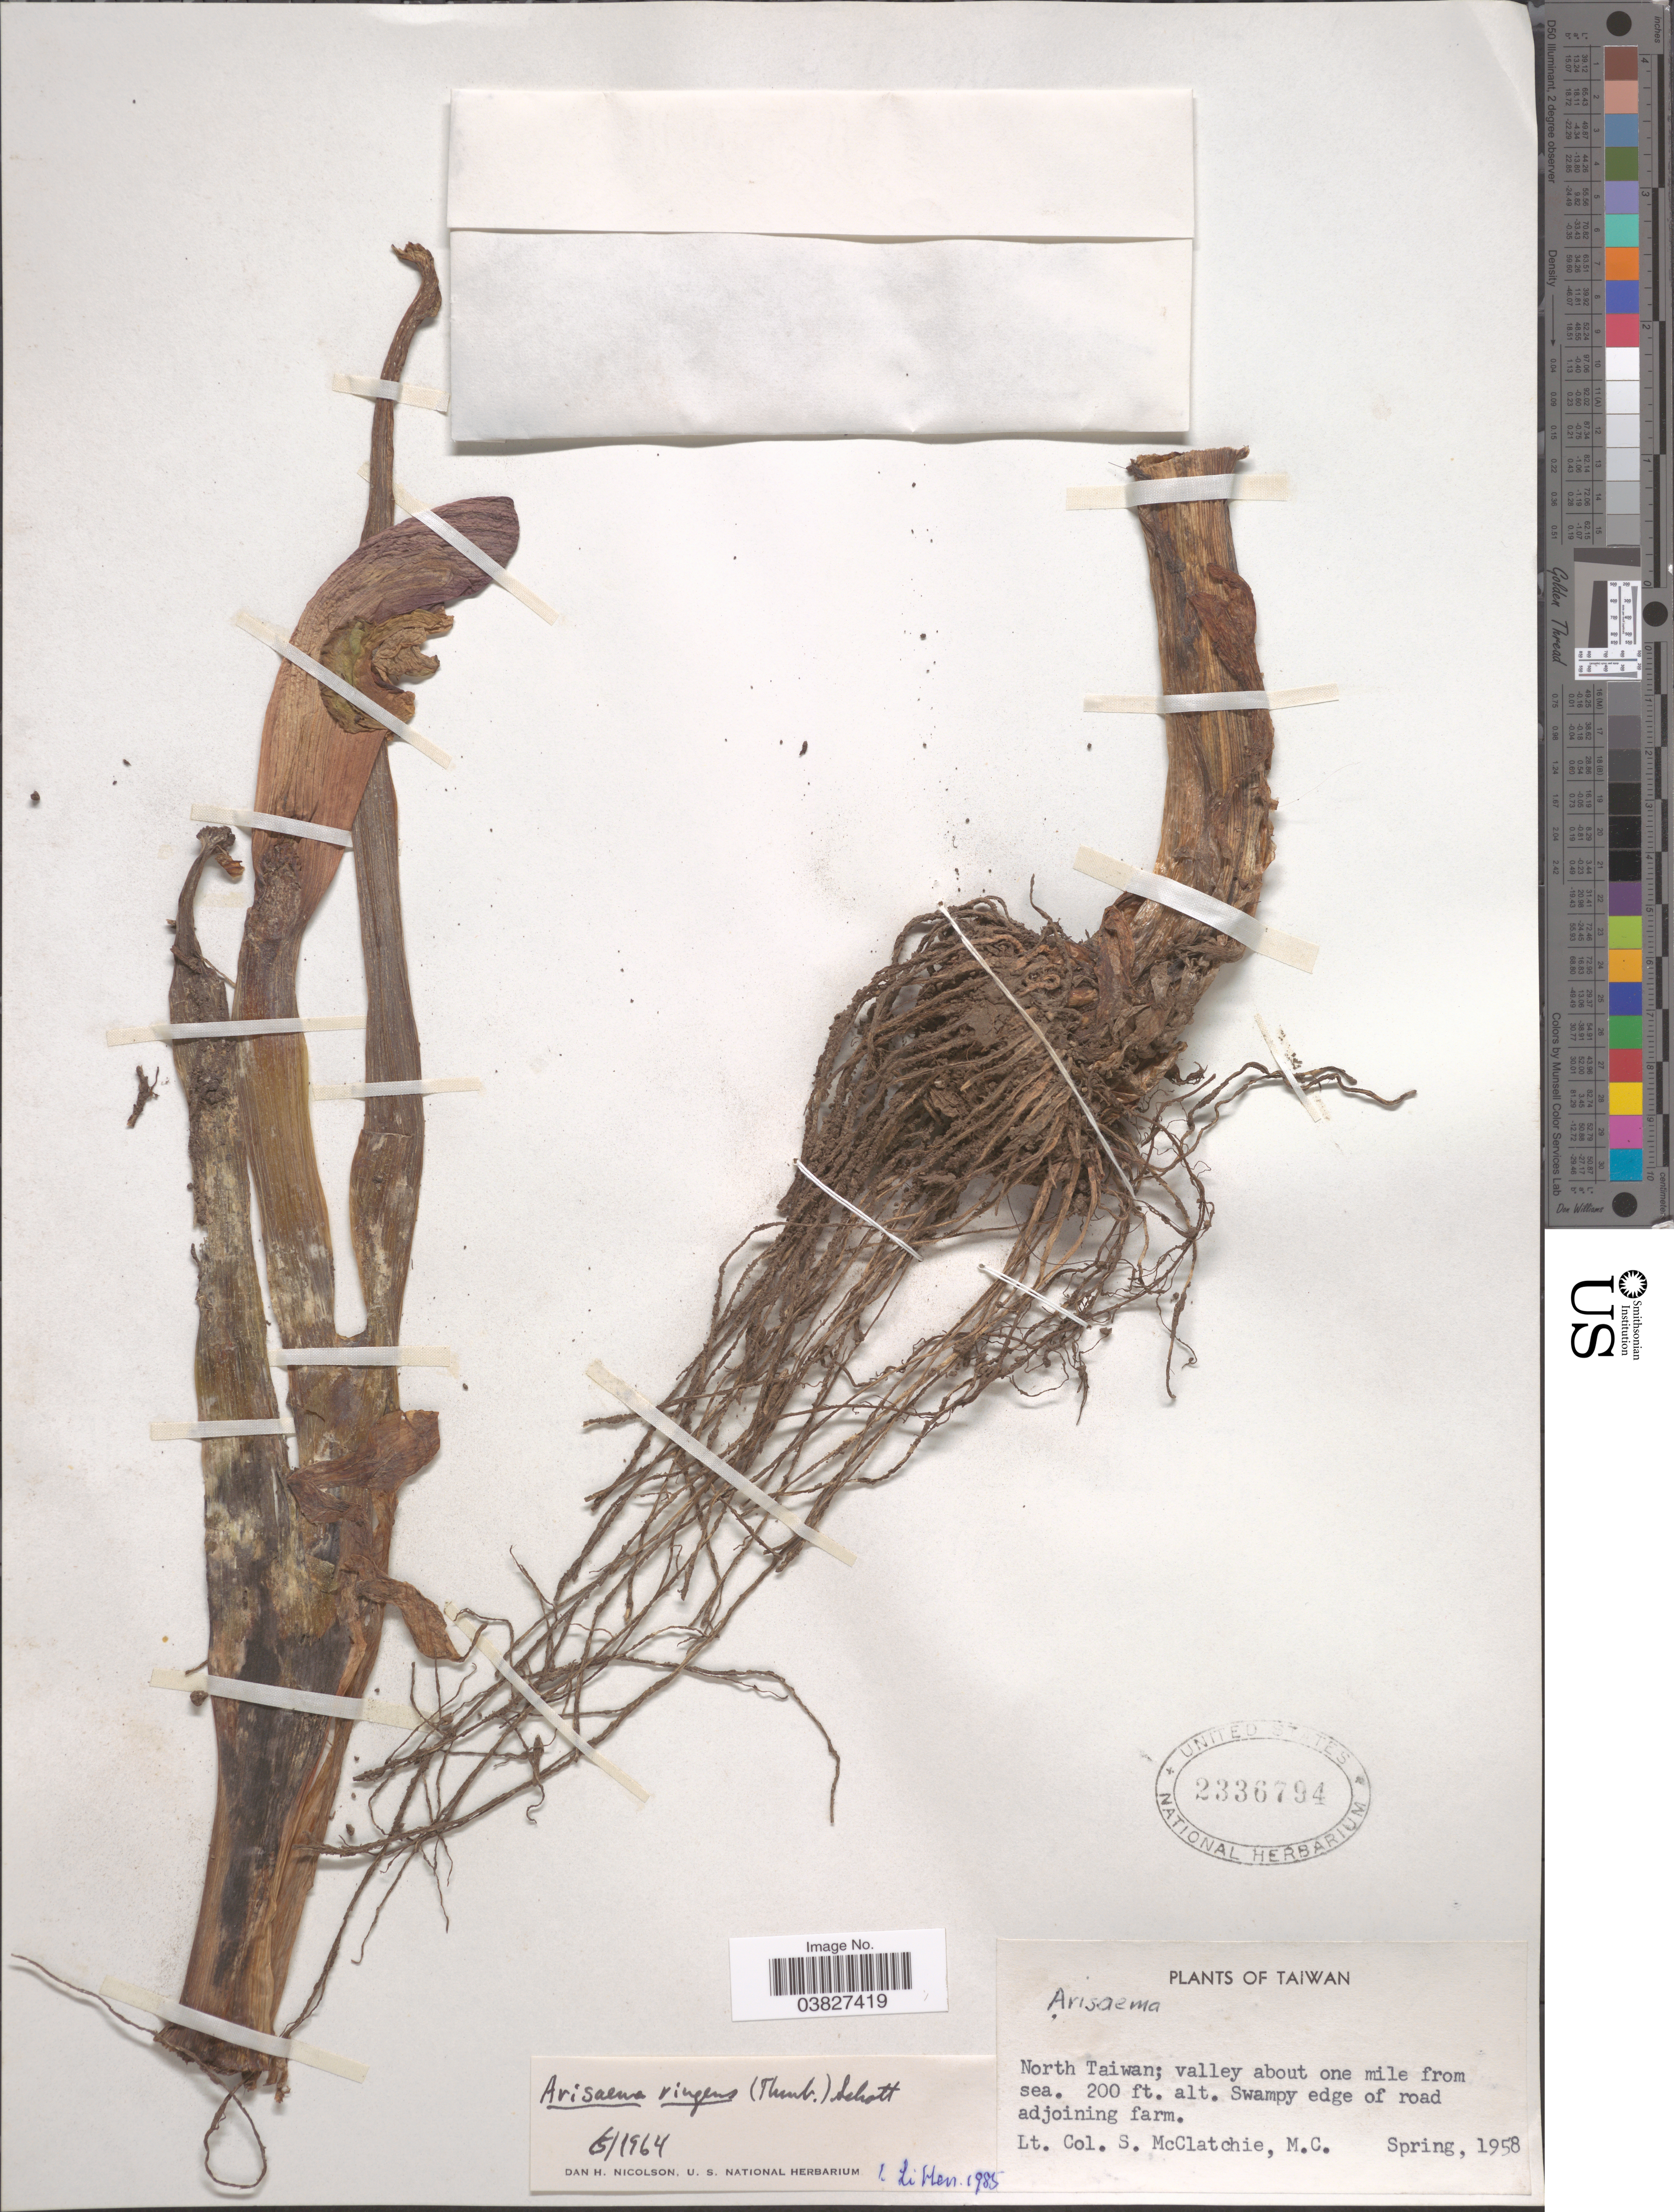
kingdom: Plantae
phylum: Tracheophyta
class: Liliopsida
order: Alismatales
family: Araceae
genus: Arisaema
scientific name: Arisaema ringens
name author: (Thunb.) Schott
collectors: S. McClatchie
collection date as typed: Spring, 1958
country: Taiwan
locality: North Taiwan; valley about one mile from sea. Swampy edge of road adjoining farm.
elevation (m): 61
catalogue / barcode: US 2336794